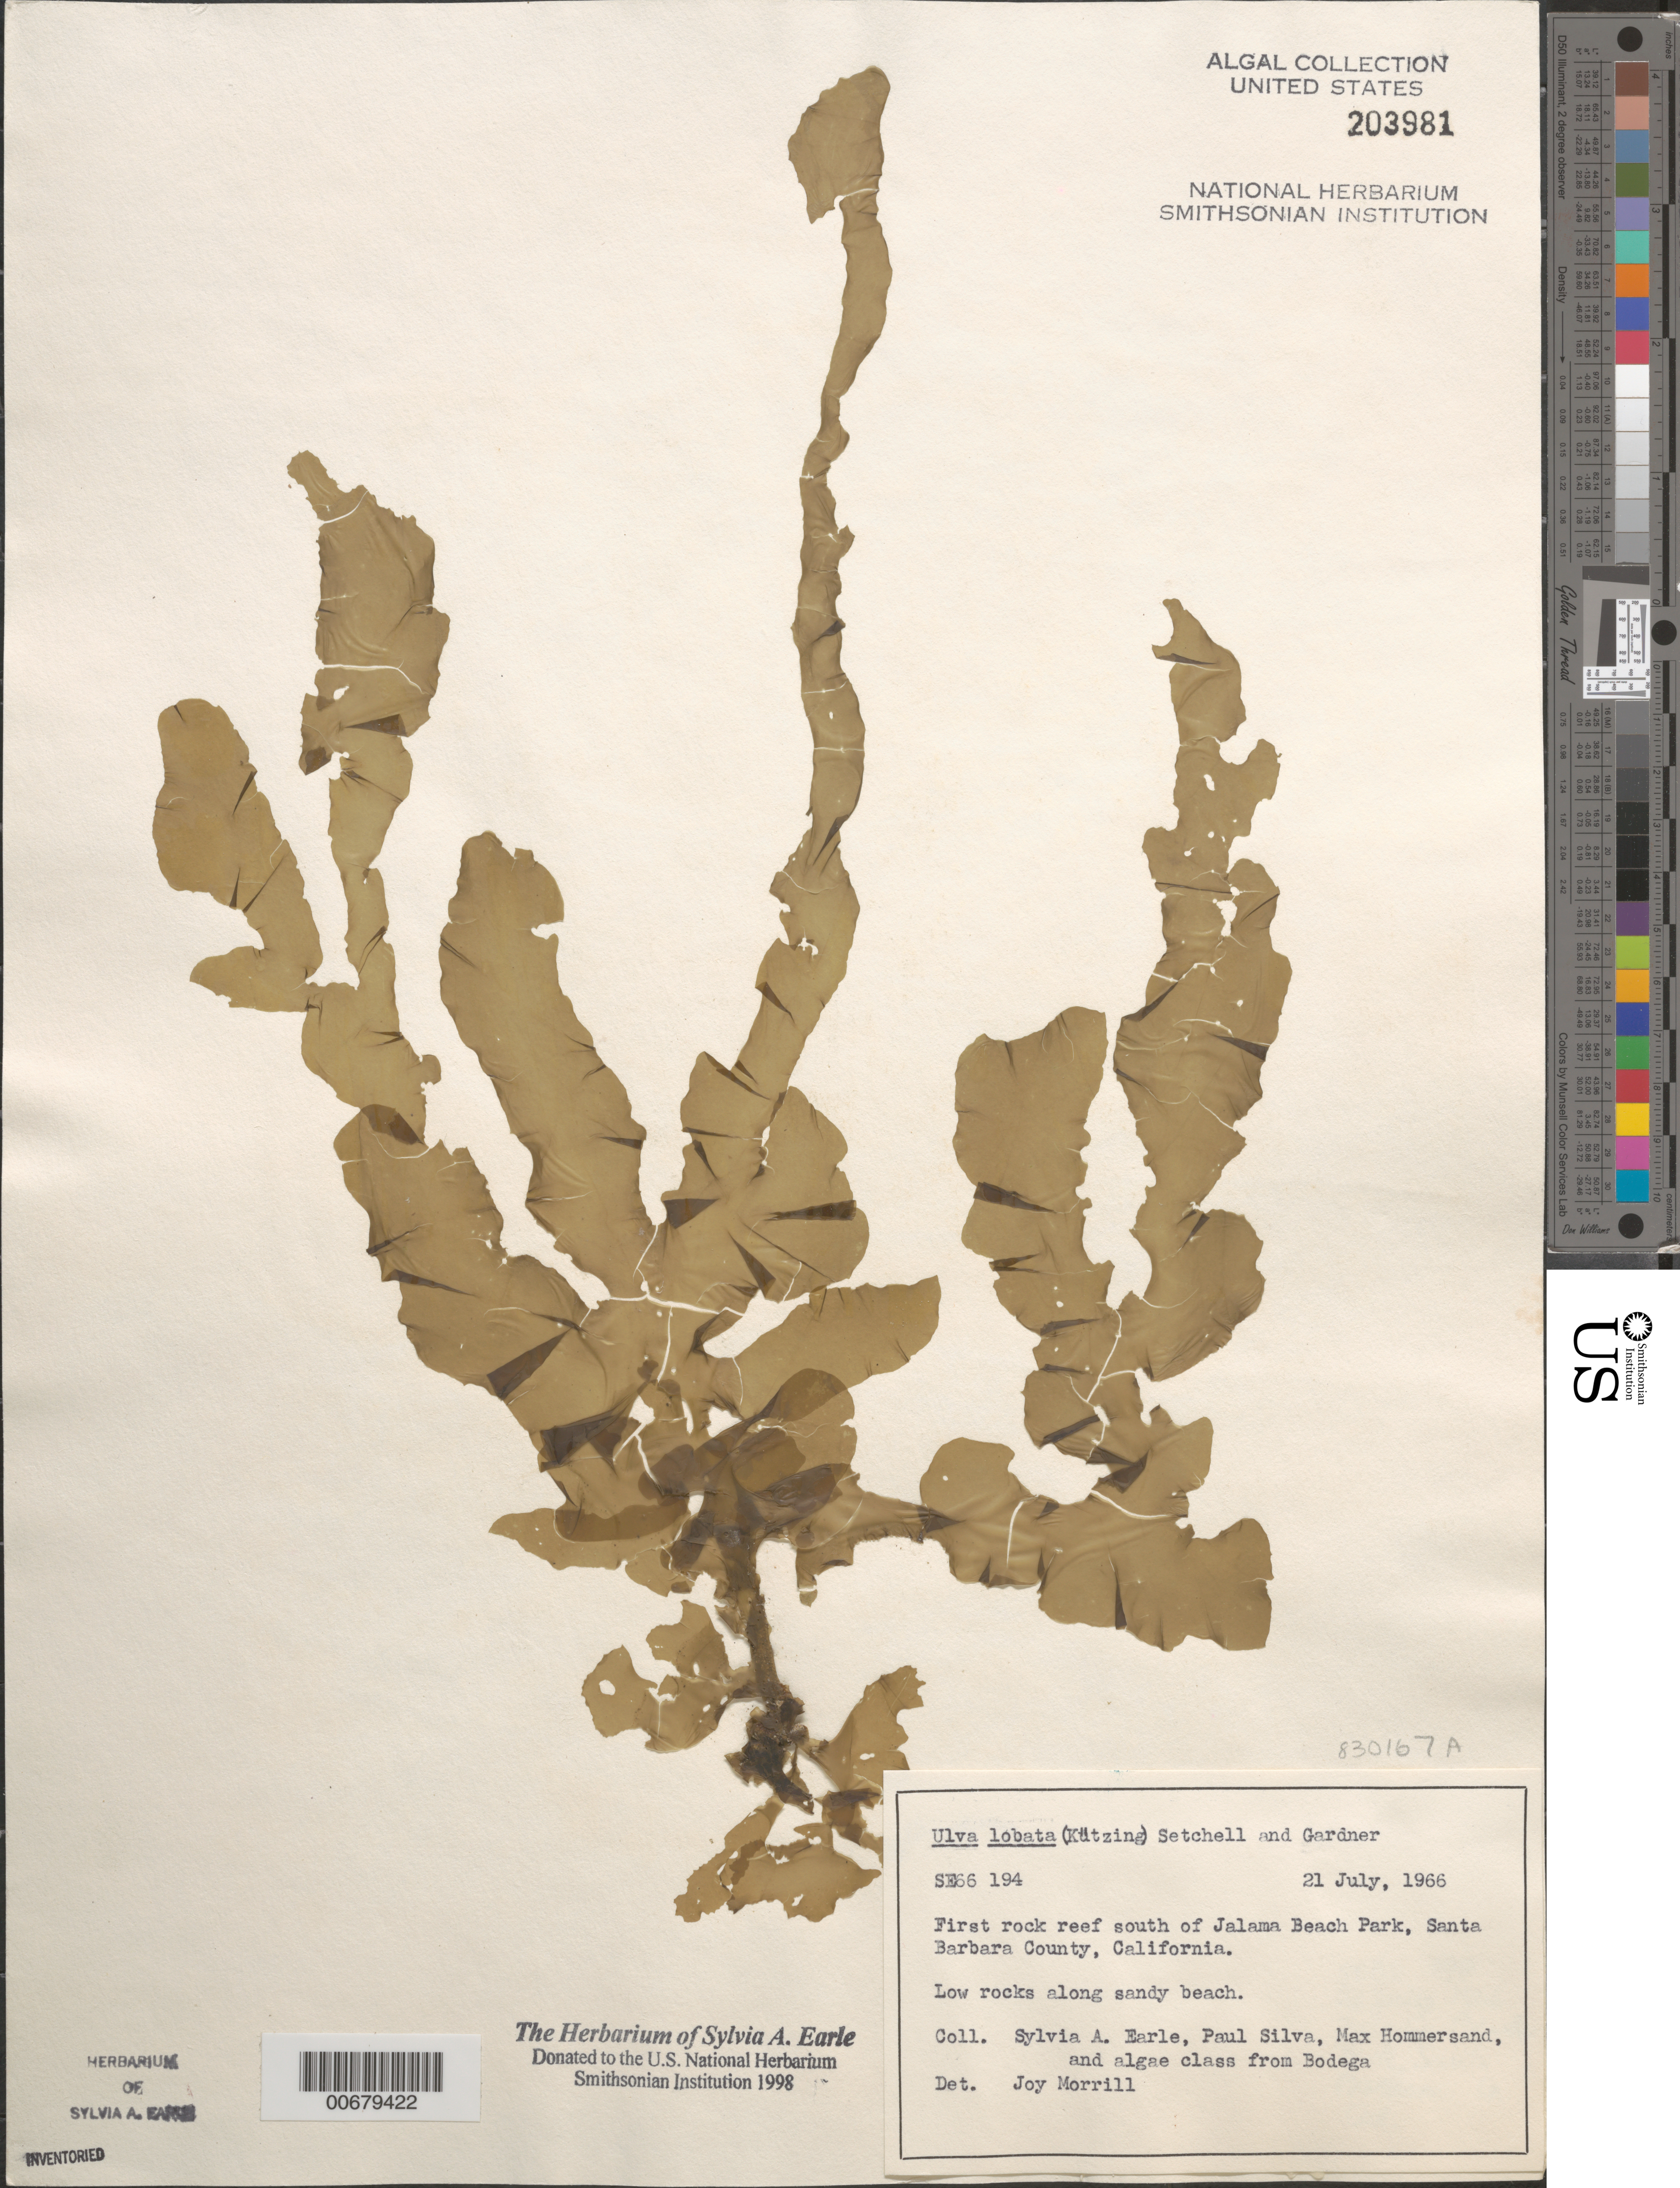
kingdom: Plantae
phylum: Chlorophyta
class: Ulvophyceae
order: Ulvales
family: Ulvaceae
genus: Ulva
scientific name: Ulva lactuca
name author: L.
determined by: Algae name updating Project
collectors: S. A. Earle, P. C. Silva, M. H. Hommersand & Bodega Algae Class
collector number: SE 66194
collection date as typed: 21 Jul 1966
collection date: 1966-07-21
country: United States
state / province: California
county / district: Santa Barbara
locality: Reef south of Jalama Beach Park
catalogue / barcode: US 203981